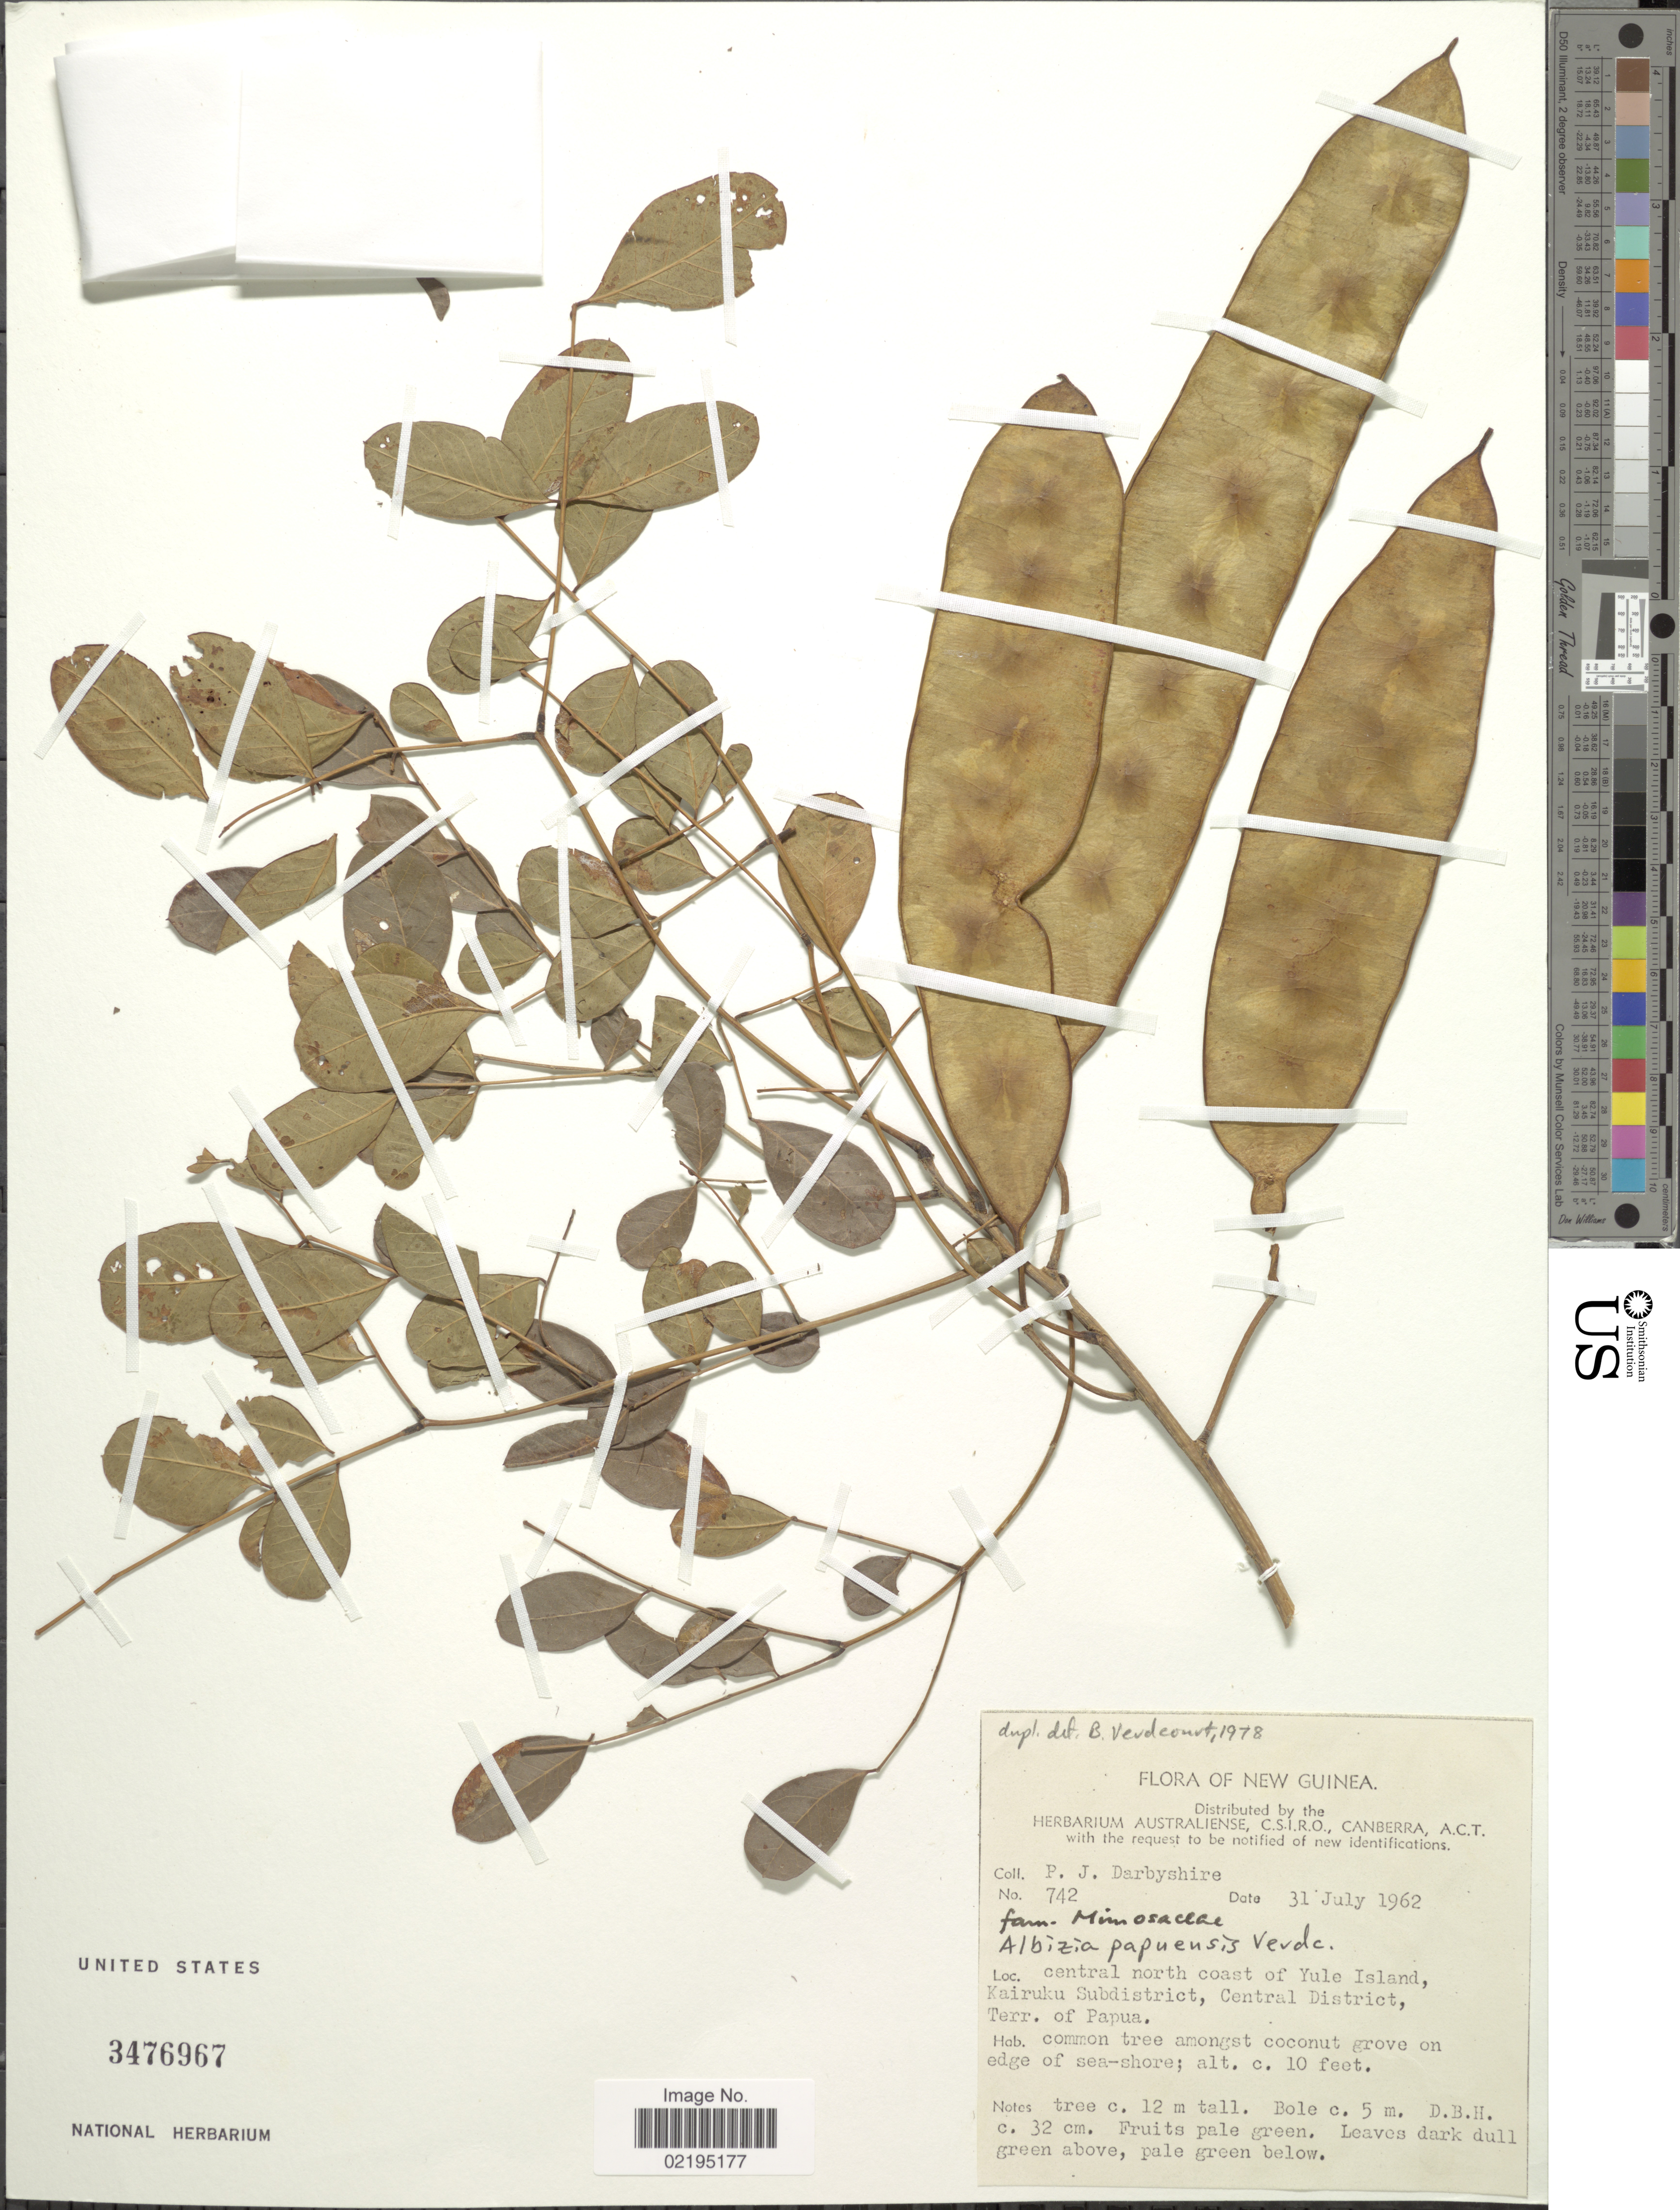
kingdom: Plantae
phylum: Tracheophyta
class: Magnoliopsida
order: Fabales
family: Fabaceae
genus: Albizia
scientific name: Albizia papuensis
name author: Verdc.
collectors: P. Darbyshire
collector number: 742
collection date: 1962-07-31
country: Indonesia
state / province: Papua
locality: Central north coast of Yule Island, Kairuku Subdistrict, Central District, Terr. of Papua.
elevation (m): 3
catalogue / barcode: US 3476967